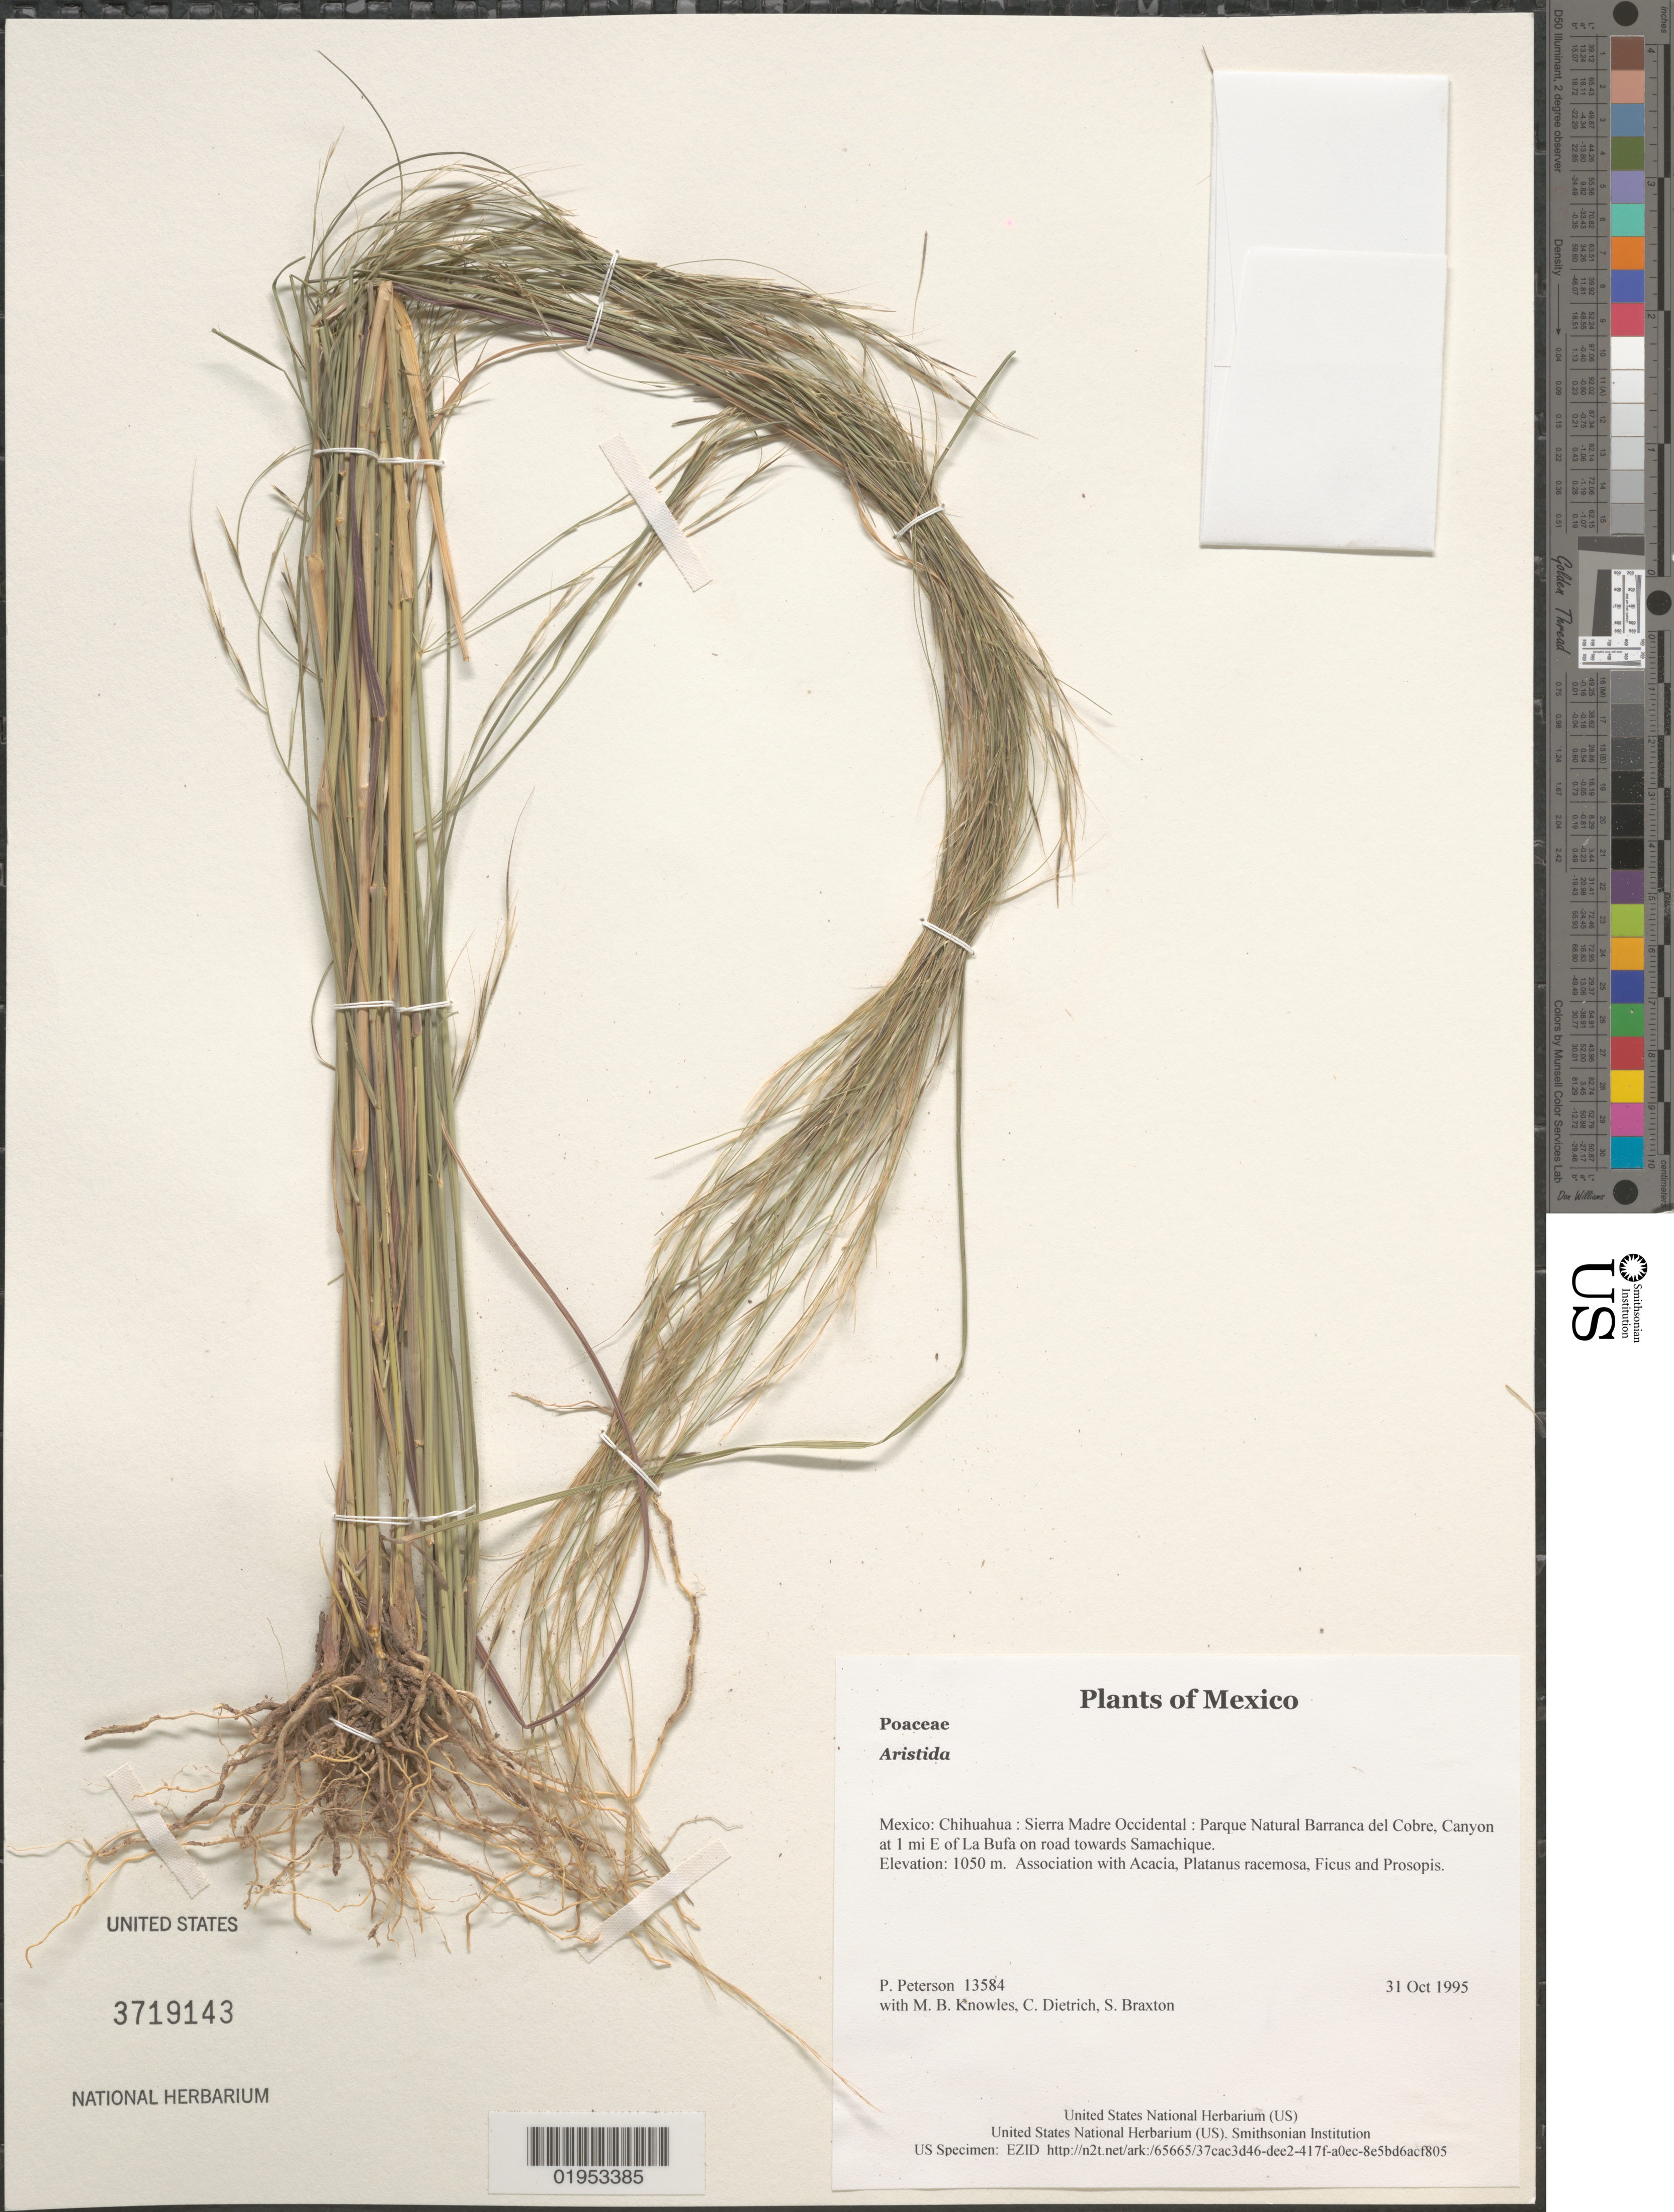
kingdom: Plantae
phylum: Tracheophyta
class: Liliopsida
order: Poales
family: Poaceae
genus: Aristida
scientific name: Aristida sp.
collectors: P. M. Peterson, M. B. Knowles, C. Dietrich & S. Braxton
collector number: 13584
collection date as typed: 31 Oct 1995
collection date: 1995-10-31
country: Mexico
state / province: Chihuahua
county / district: Sierra Madre Occidental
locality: Parque Natural Barranca del Cobre, Canyon at 1 mi E of La Bufa on road towards Samachique.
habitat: Association with Acacia, Platanus racemosa, Ficus and Prosopis.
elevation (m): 1050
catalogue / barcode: US 3719143